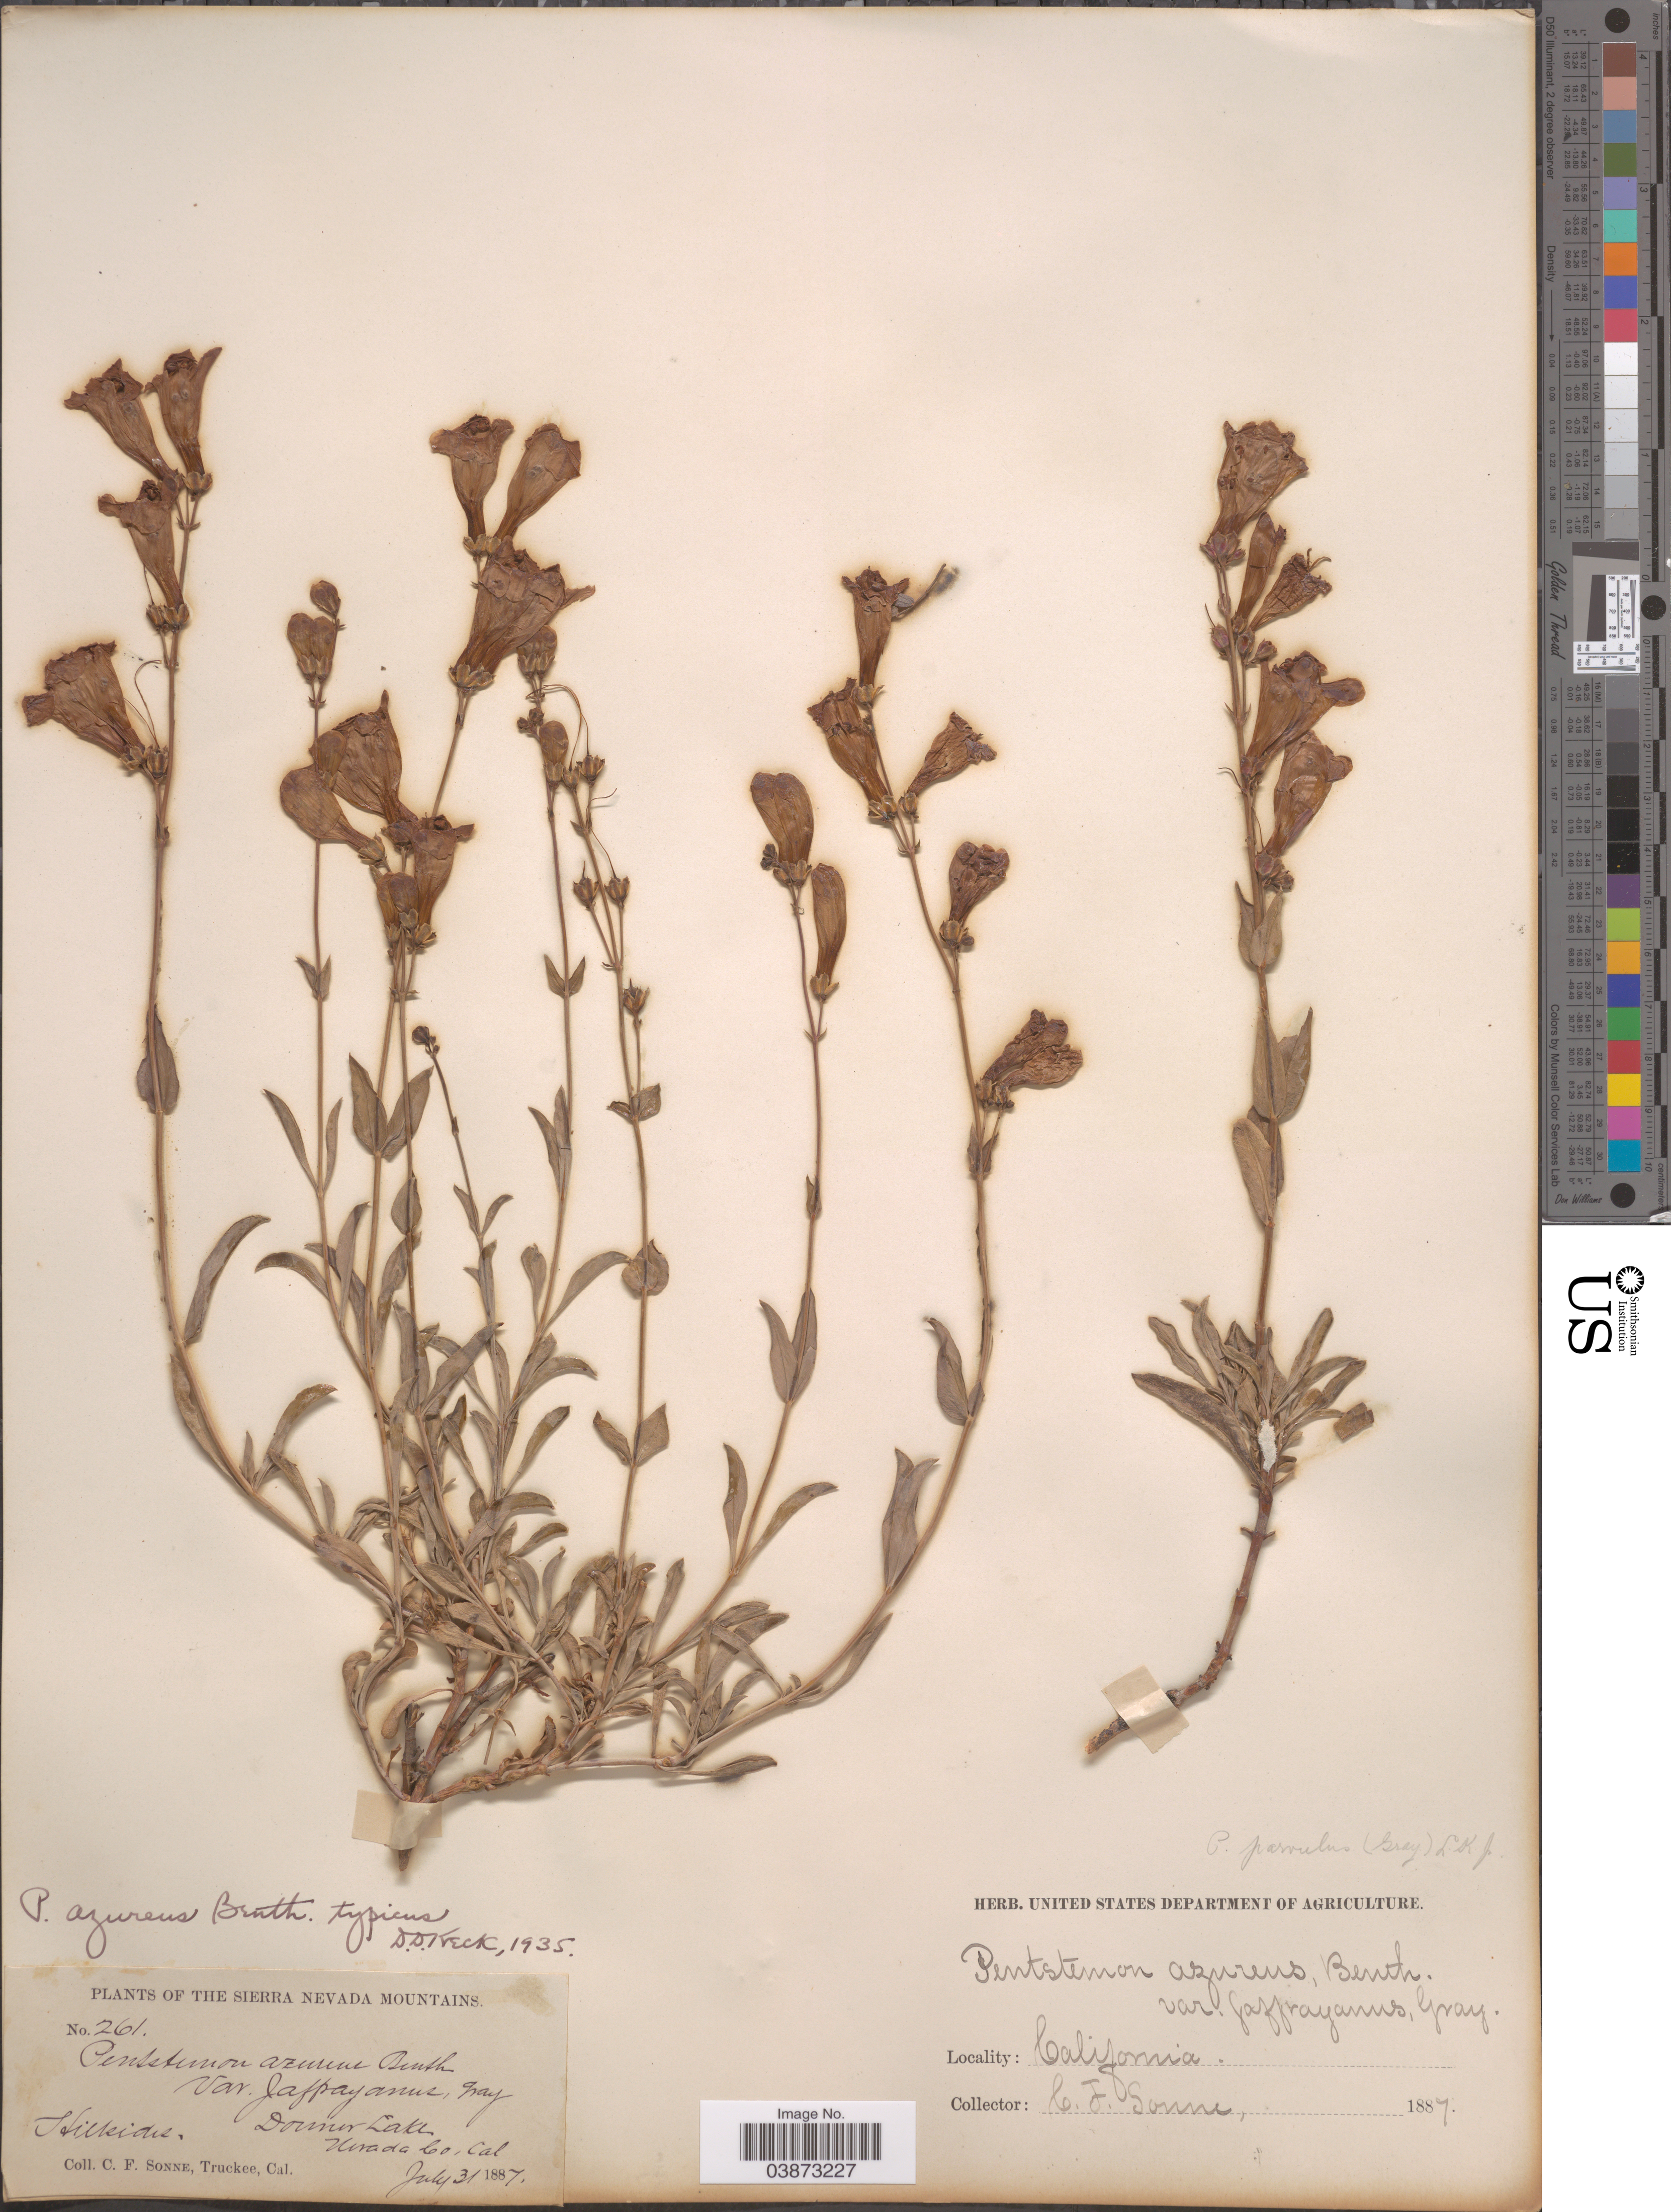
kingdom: Plantae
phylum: Tracheophyta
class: Magnoliopsida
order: Lamiales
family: Plantaginaceae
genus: Penstemon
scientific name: Penstemon azureus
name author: Benth.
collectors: C. Sonne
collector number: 261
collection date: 1887-07-31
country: United States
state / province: California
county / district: Nevada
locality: The Sierra Nevada Mountains. Donner Lake, Nevada Co.